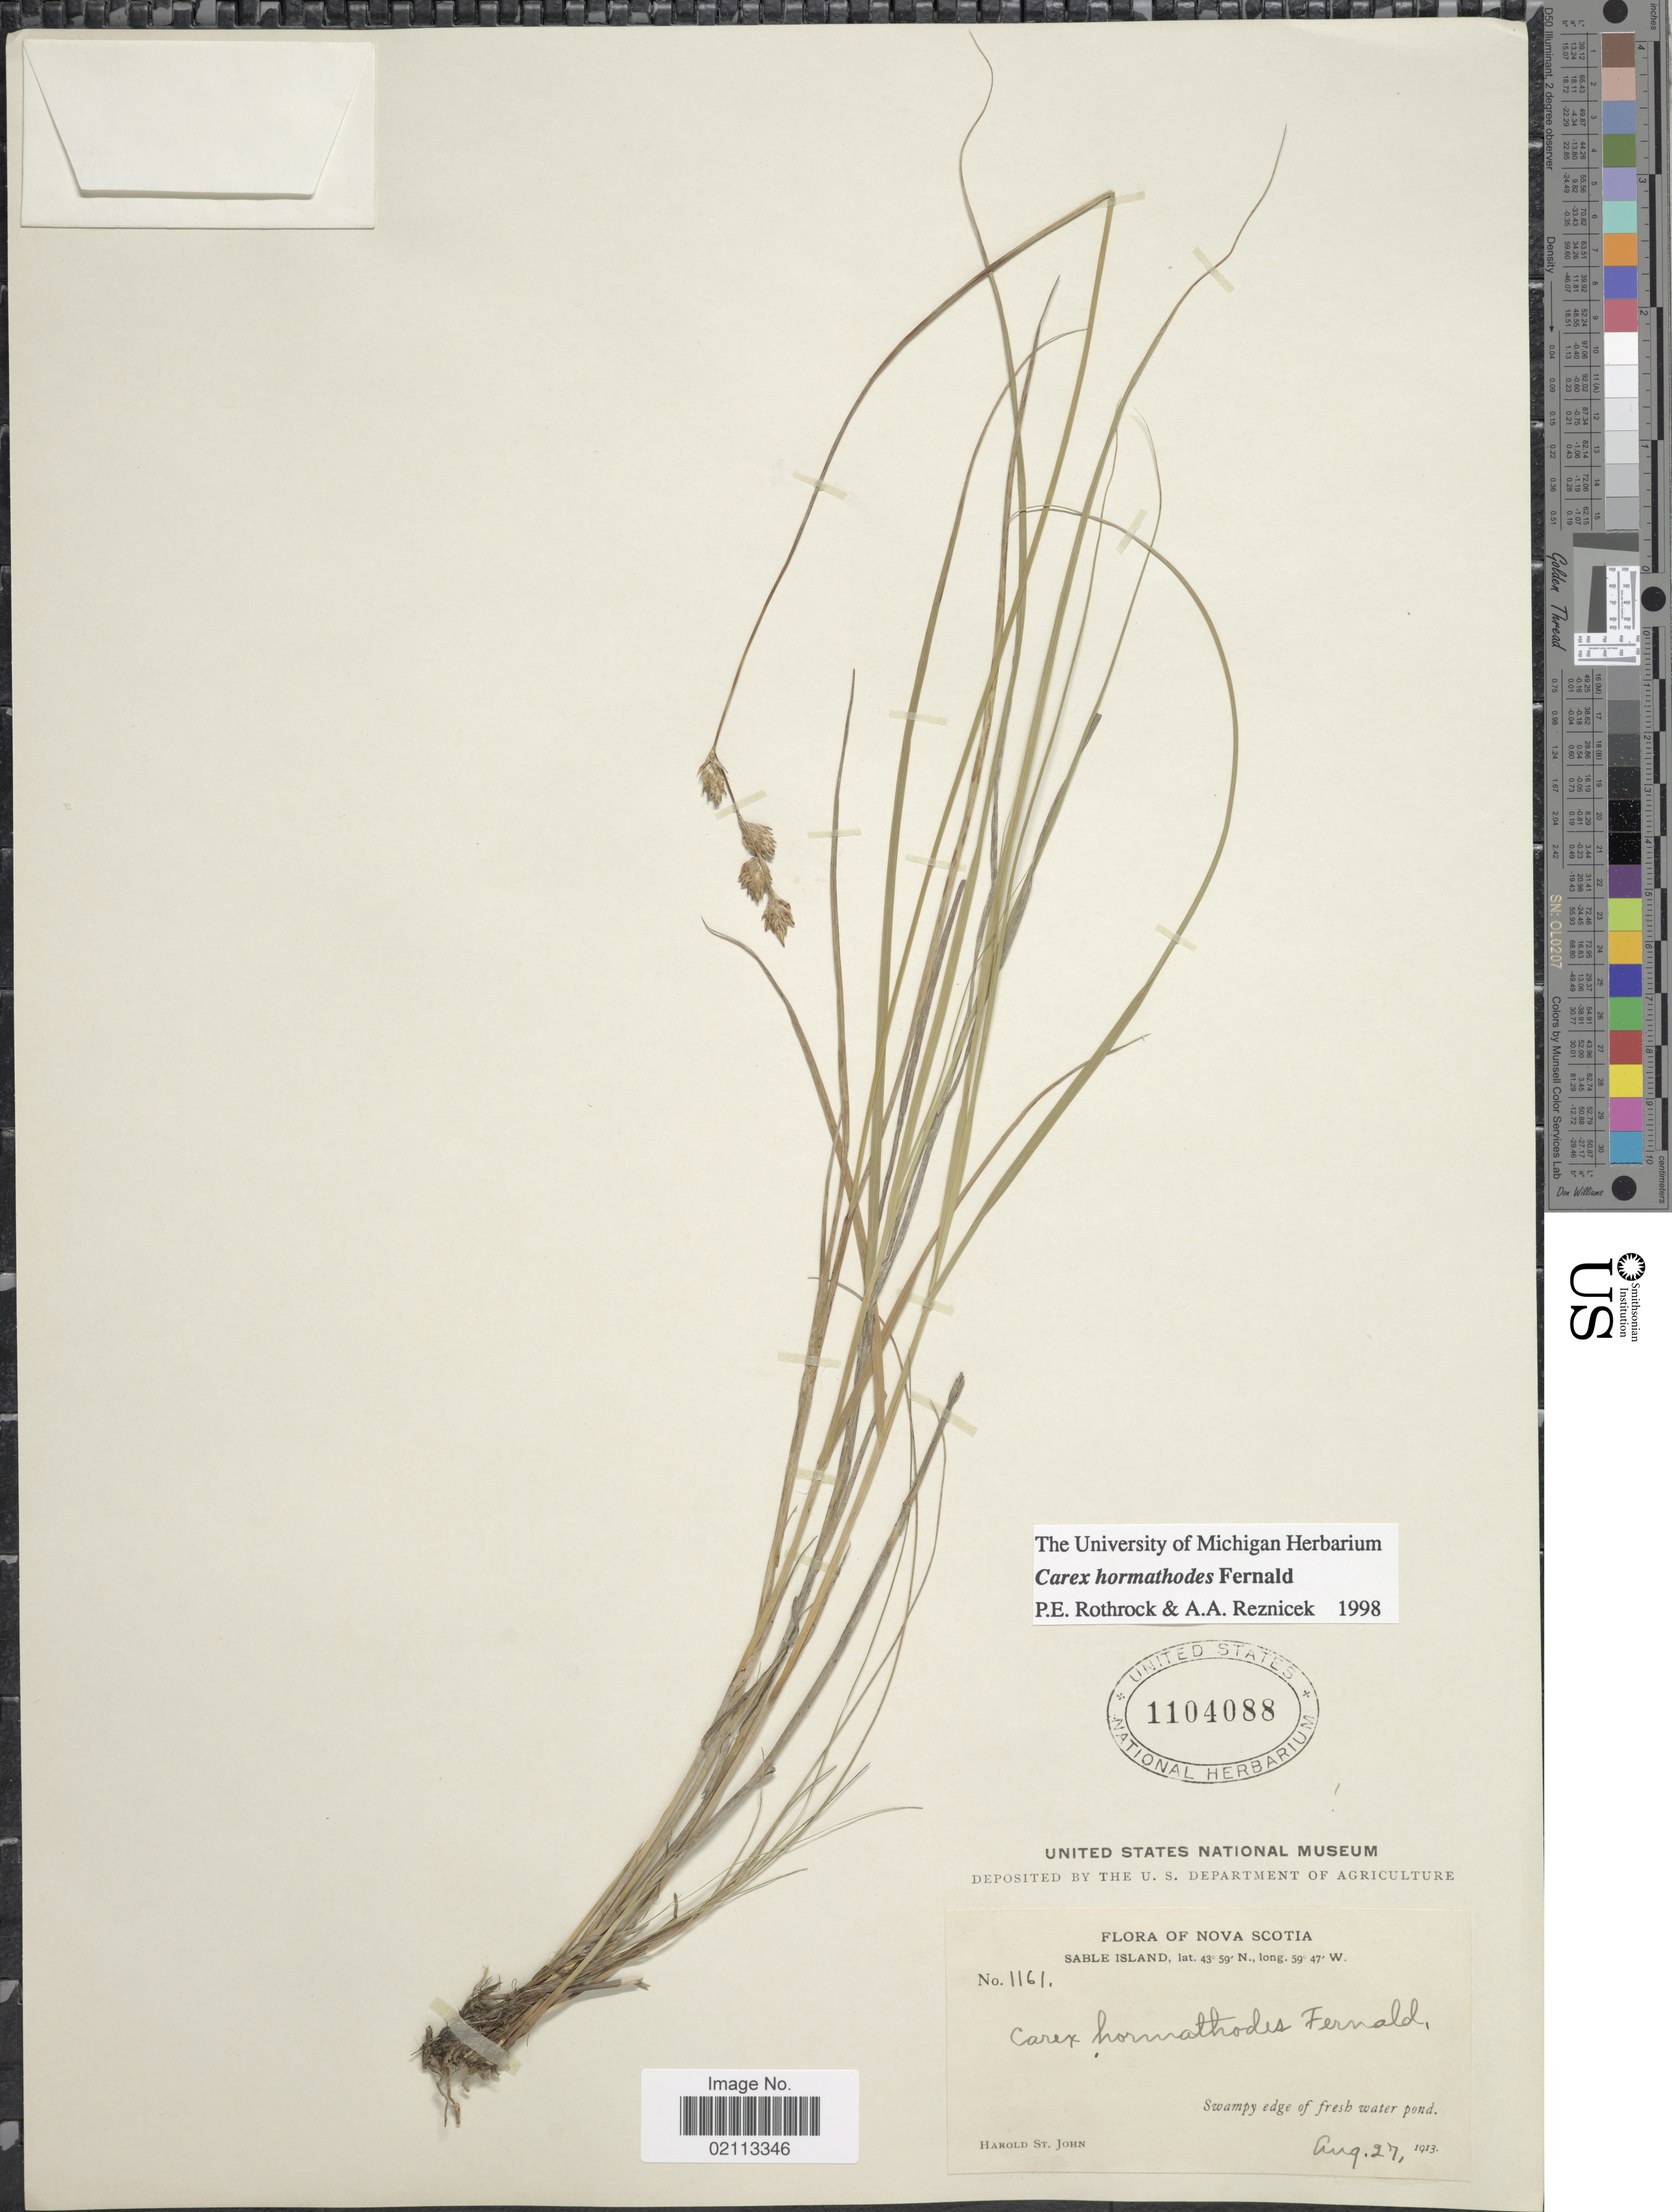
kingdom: Plantae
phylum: Tracheophyta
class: Liliopsida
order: Poales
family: Cyperaceae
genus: Carex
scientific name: Carex hormathodes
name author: Fernald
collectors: H. St. John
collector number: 1161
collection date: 1913-08-27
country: Canada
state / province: Nova Scotia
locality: Sable Island Swampy edge of fresh water pond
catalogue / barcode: US 1104088